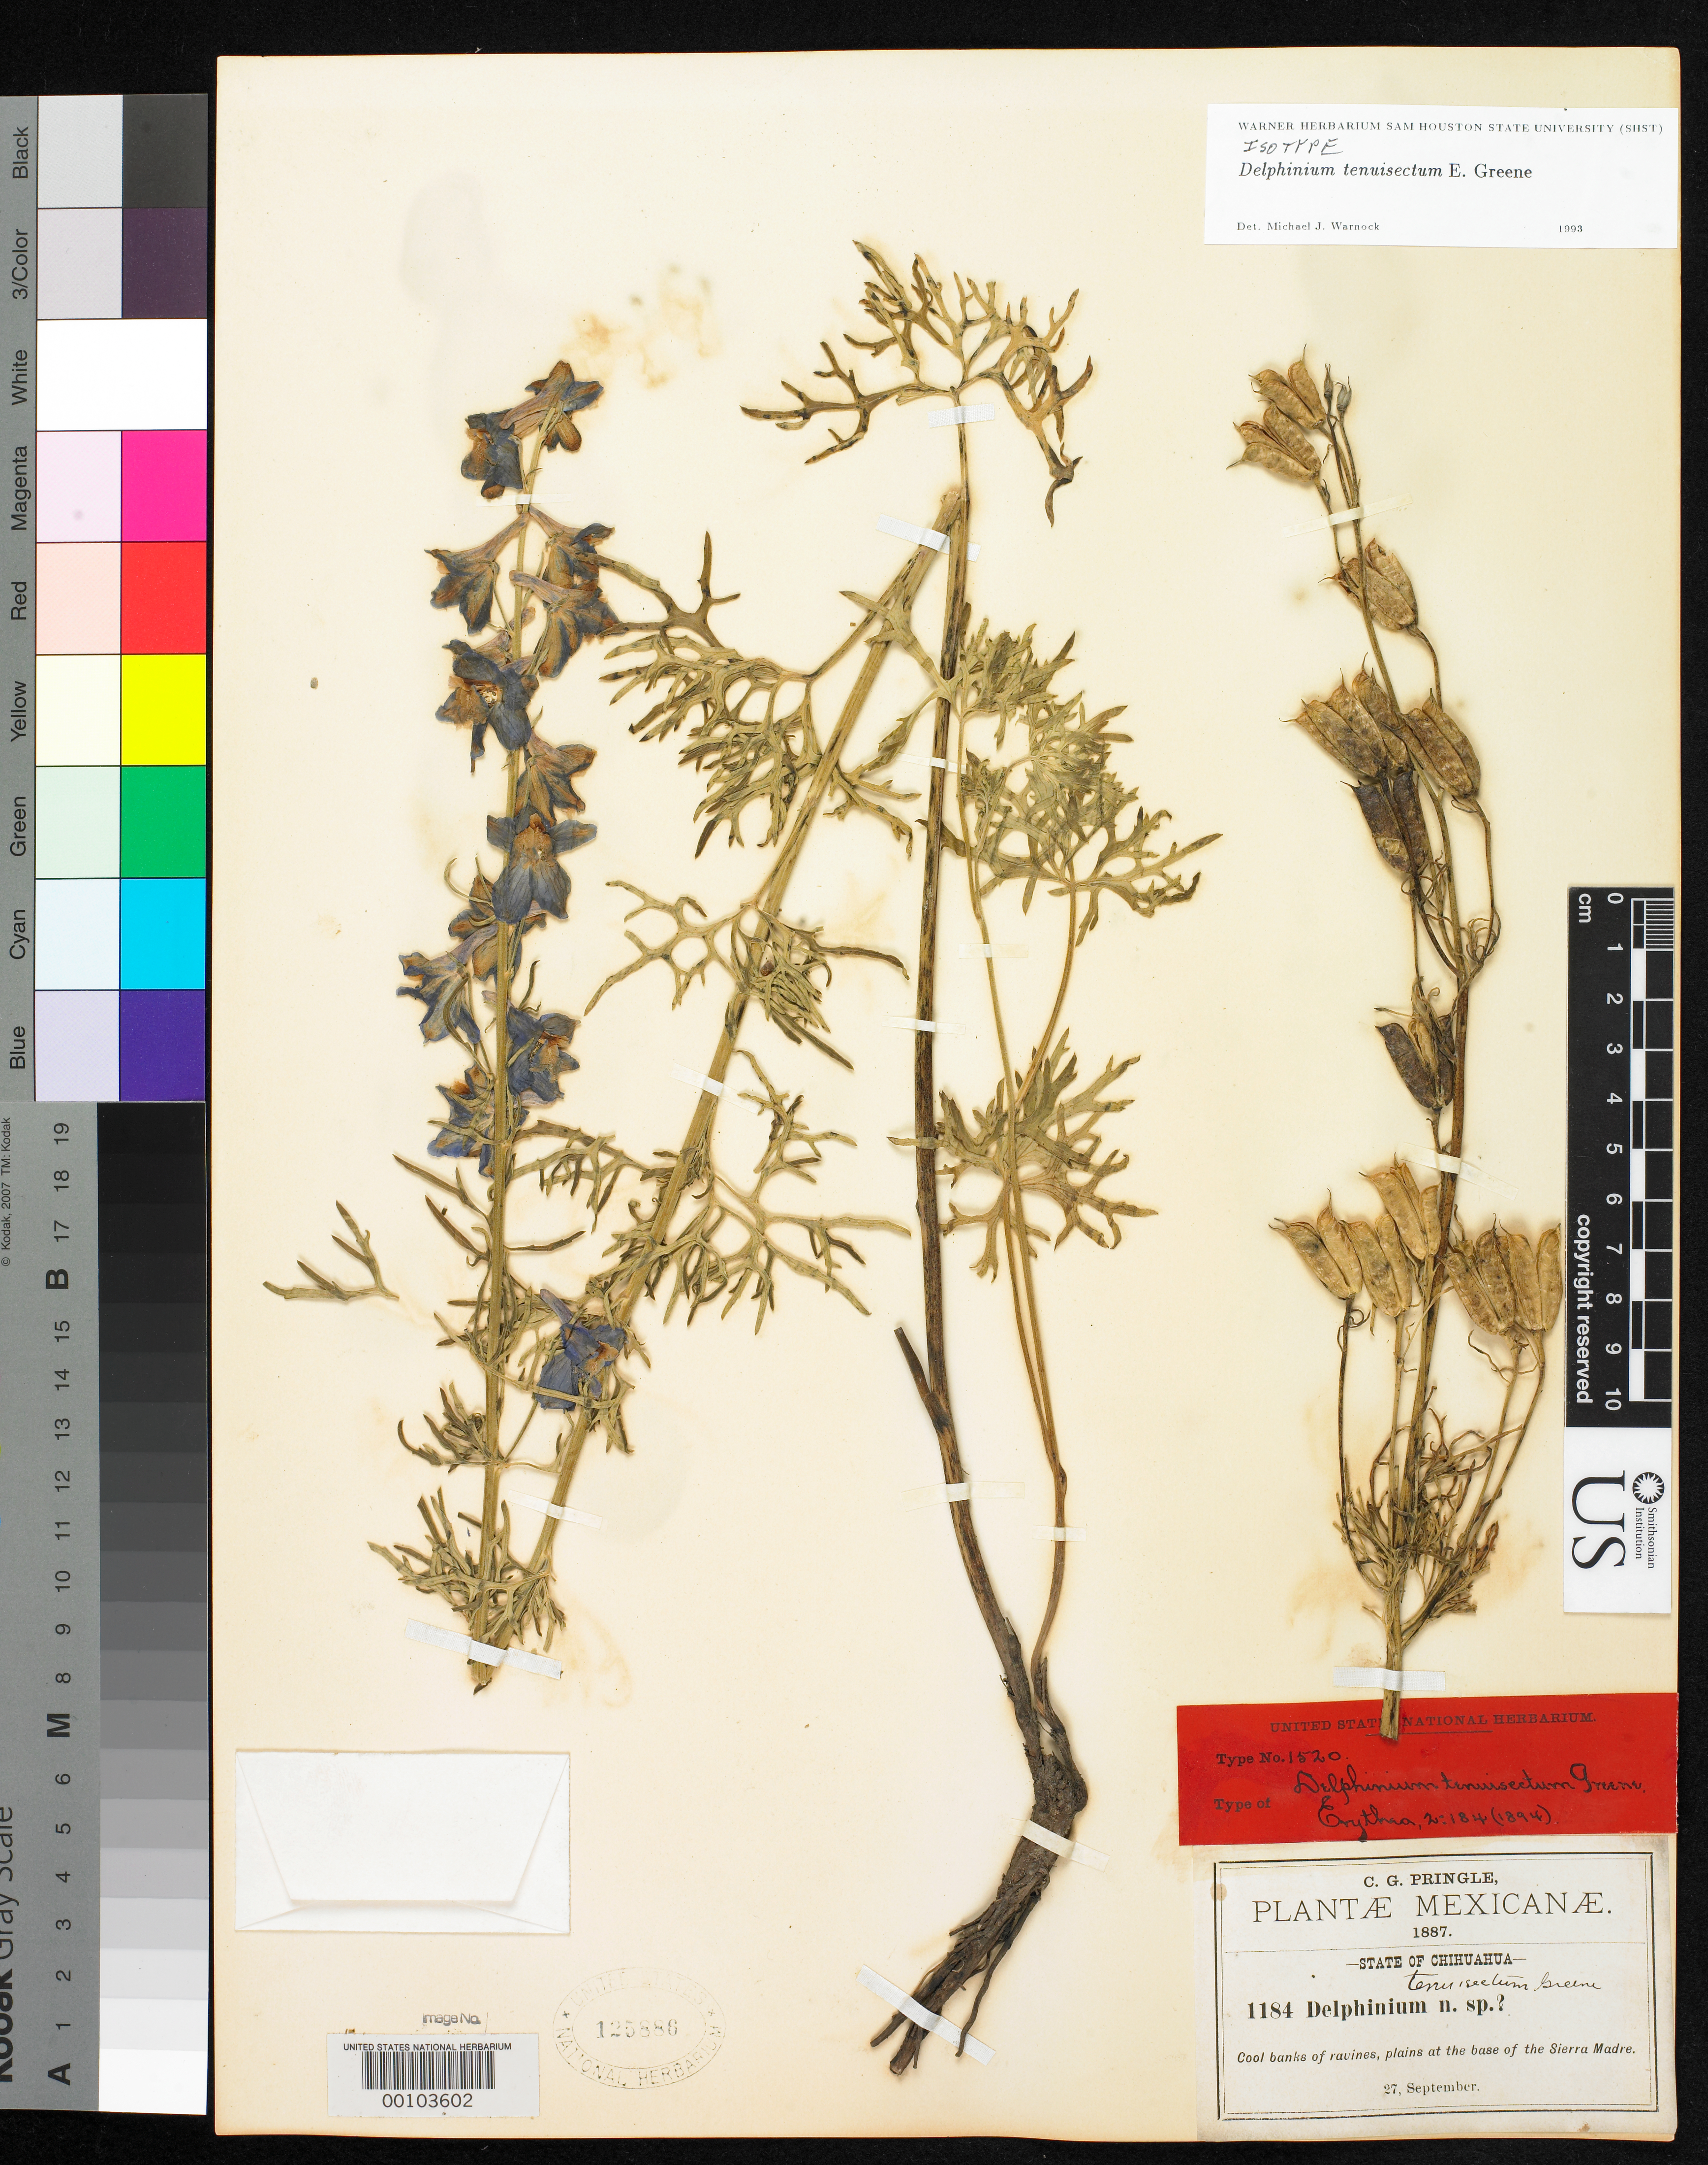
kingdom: Plantae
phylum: Tracheophyta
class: Magnoliopsida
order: Ranunculales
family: Ranunculaceae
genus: Delphinium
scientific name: Delphinium tenuisectum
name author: Greene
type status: Isotype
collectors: C. G. Pringle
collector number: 1184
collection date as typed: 27 Sep 1887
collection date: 1887-09-27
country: Mexico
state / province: Chihuahua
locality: Plains at base of Sierra Madre.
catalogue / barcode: US 125886